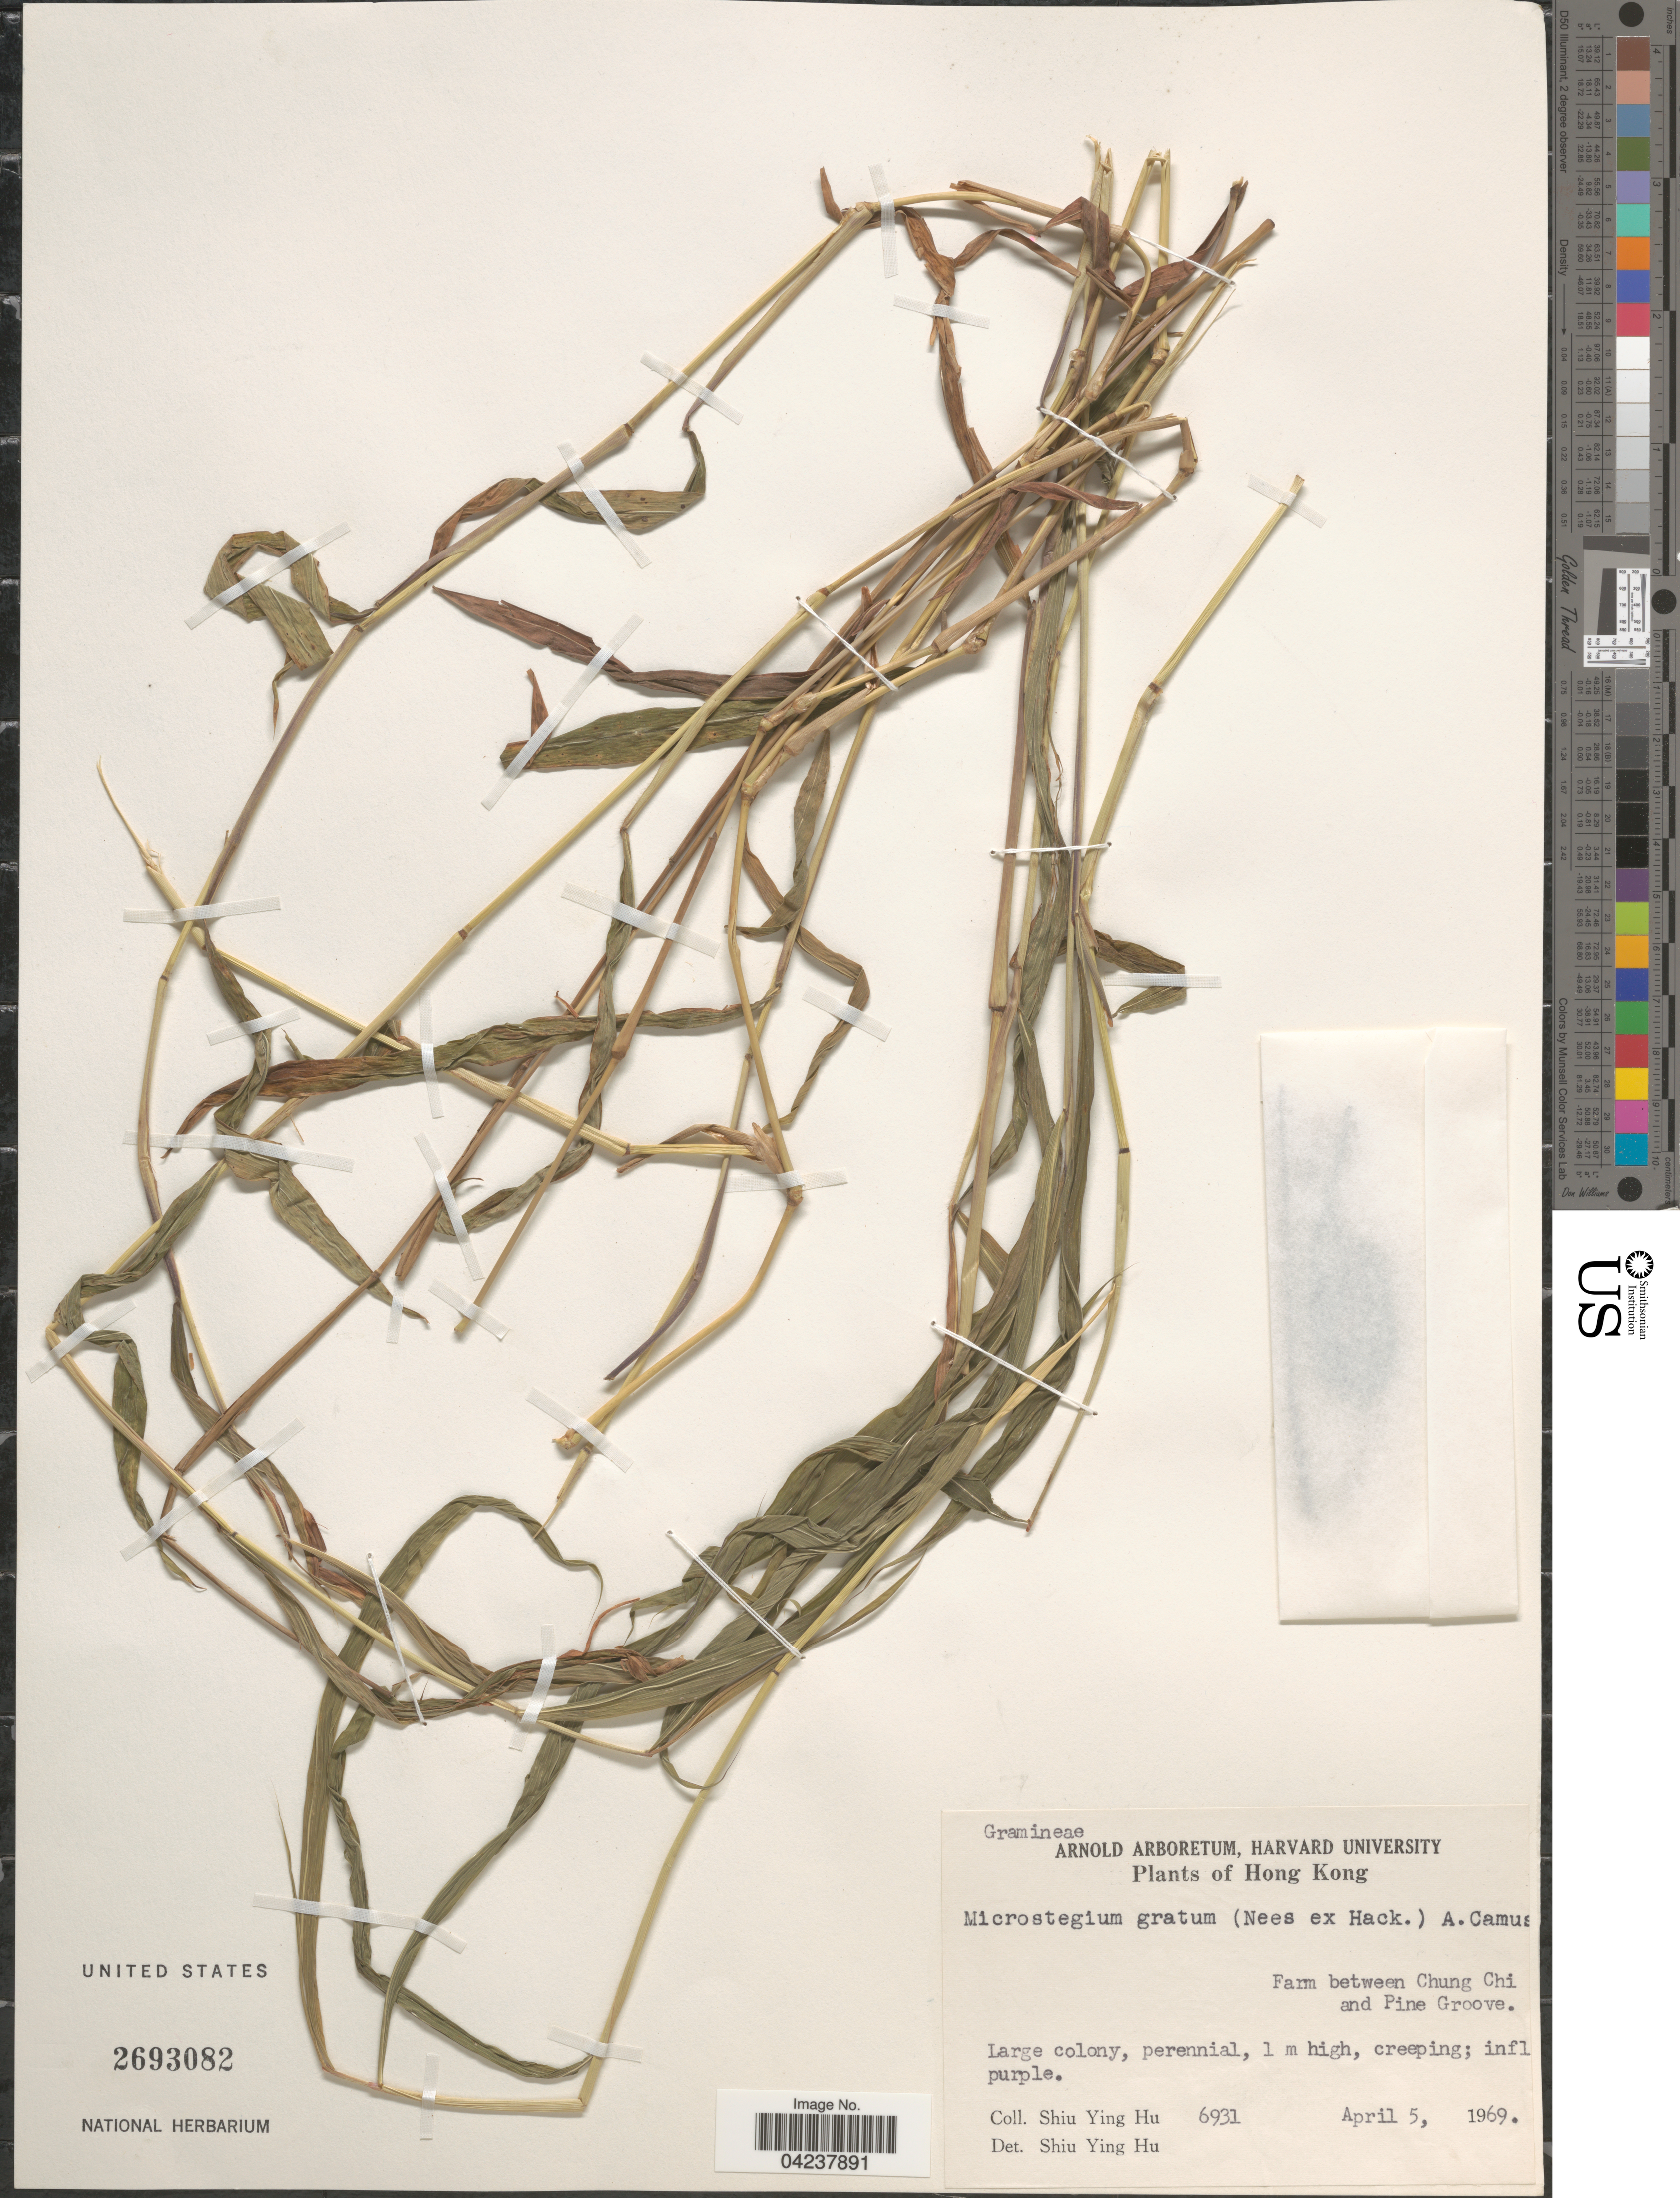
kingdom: Plantae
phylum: Tracheophyta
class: Liliopsida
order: Poales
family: Poaceae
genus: Microstegium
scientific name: Microstegium fasciculatum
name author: (L.) Henr.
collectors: S. Y. Hu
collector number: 6931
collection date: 1969-04-05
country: China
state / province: Hong Kong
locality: Farm between Chung Chi and Pine Groove.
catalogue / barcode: US 2693082